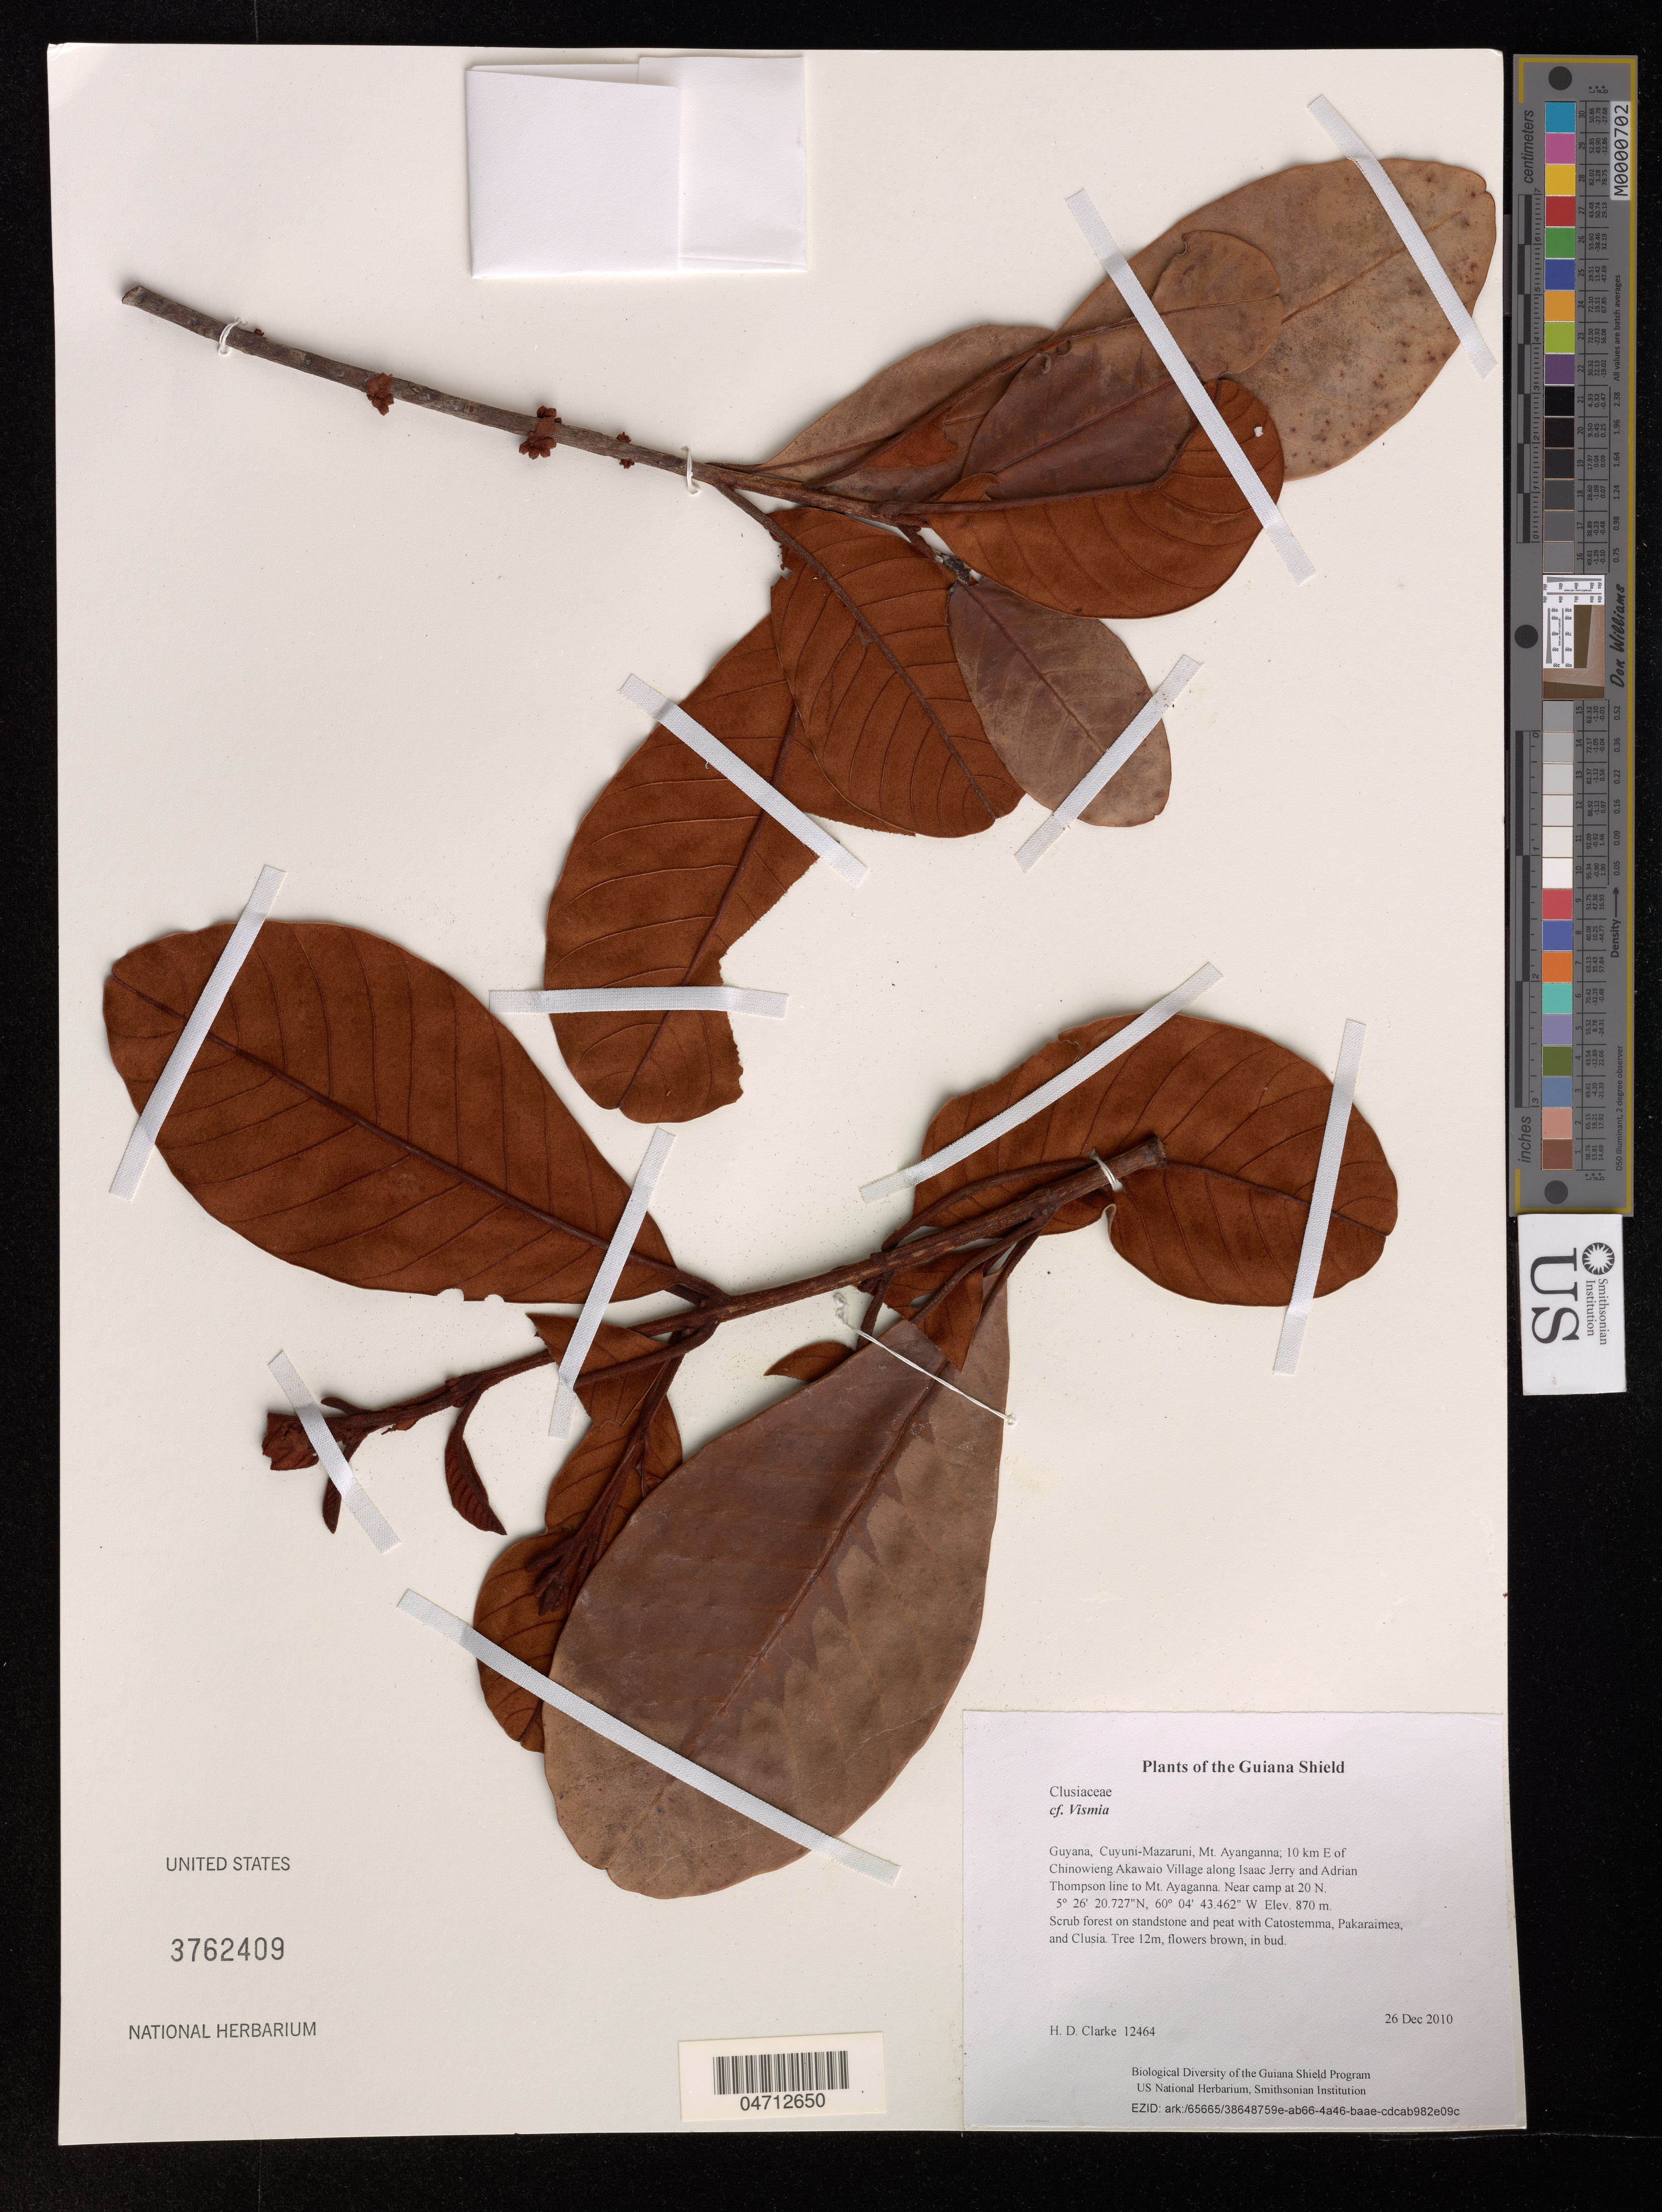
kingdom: Plantae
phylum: Tracheophyta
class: Magnoliopsida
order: Malpighiales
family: Hypericaceae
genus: Vismia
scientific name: Vismia sp.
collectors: H. D. Clarke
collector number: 12464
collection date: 2010-12-26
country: Guyana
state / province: Cuyuni-Mazaruni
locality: Mt. Ayanganna; 10 km E of Chinowieng Akawaio Village along Isaac Jerry and Adrian Thompson line to Mt. Ayaganna. Near camp at 20 N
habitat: Scrub forest on standstone and peat with Catostemma, Pakaraimea, and Clusia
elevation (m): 870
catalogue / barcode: US 3762409